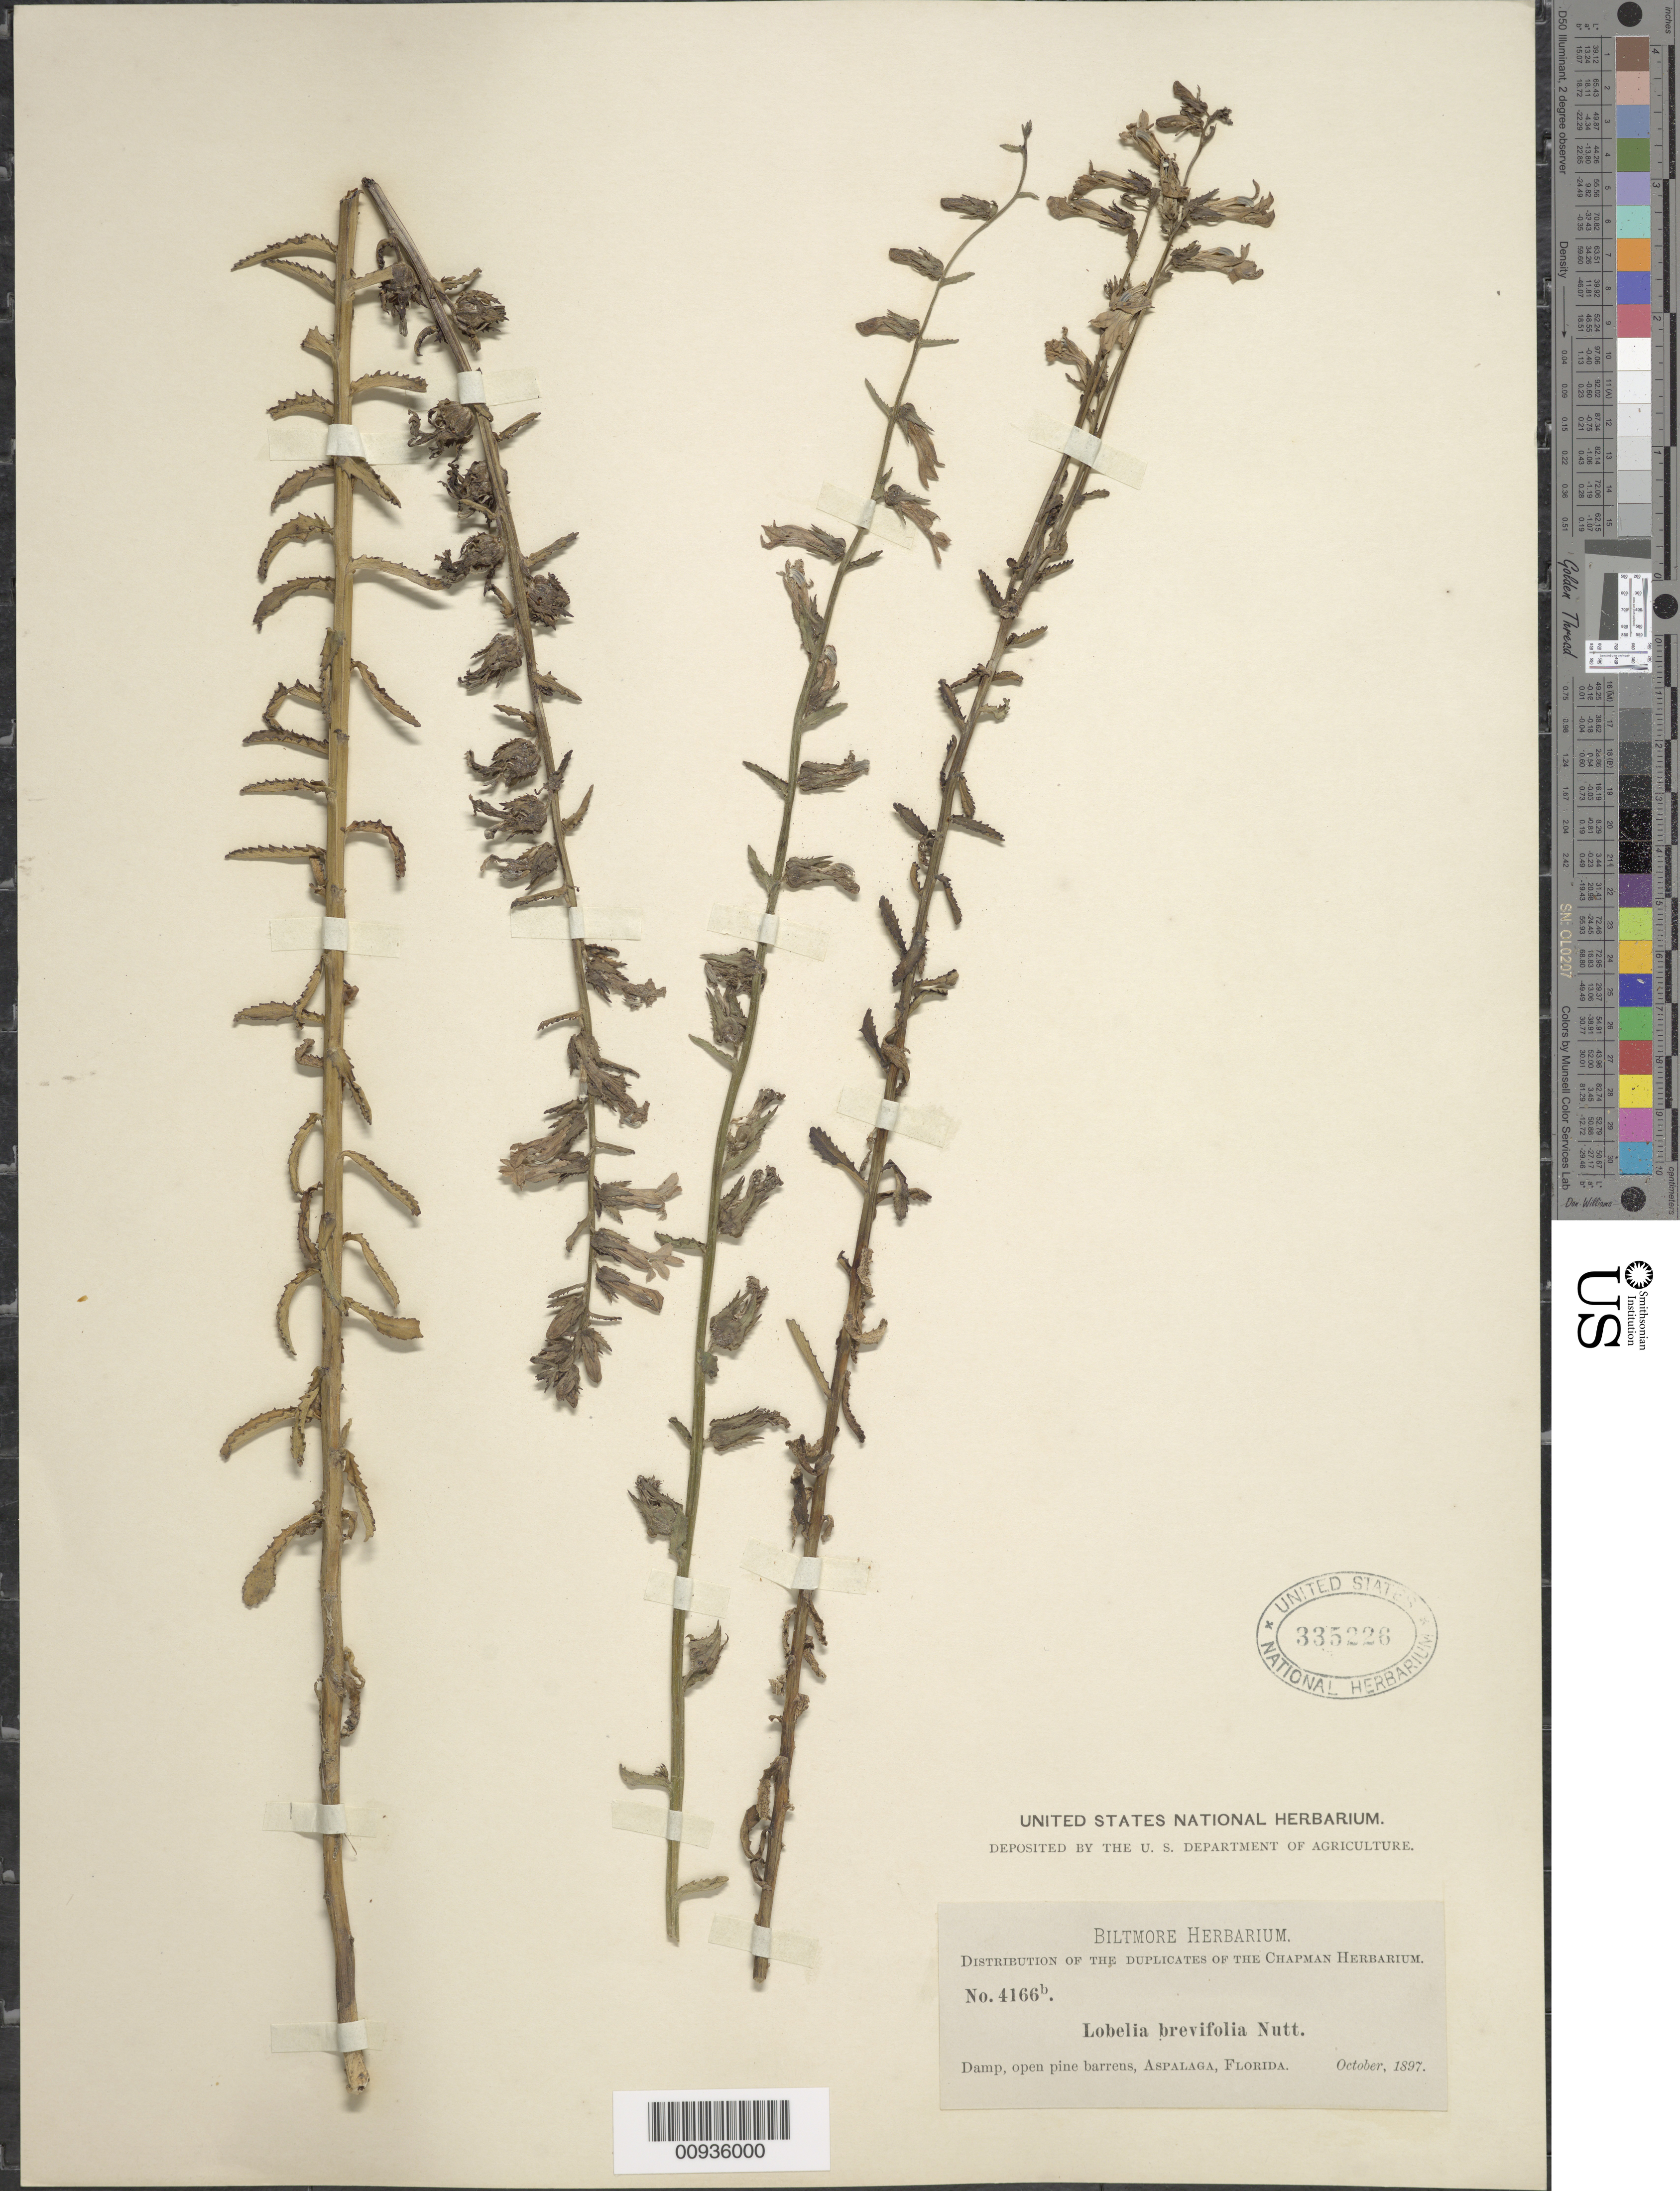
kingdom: Plantae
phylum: Tracheophyta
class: Magnoliopsida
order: Asterales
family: Campanulaceae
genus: Lobelia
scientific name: Lobelia brevifolia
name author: Nutt. ex A. DC.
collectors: A. Chapman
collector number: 4166b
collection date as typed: Oct 1897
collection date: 1897-10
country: United States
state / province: Florida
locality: Aspalaga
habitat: damp, open pine barrens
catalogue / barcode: US 335226